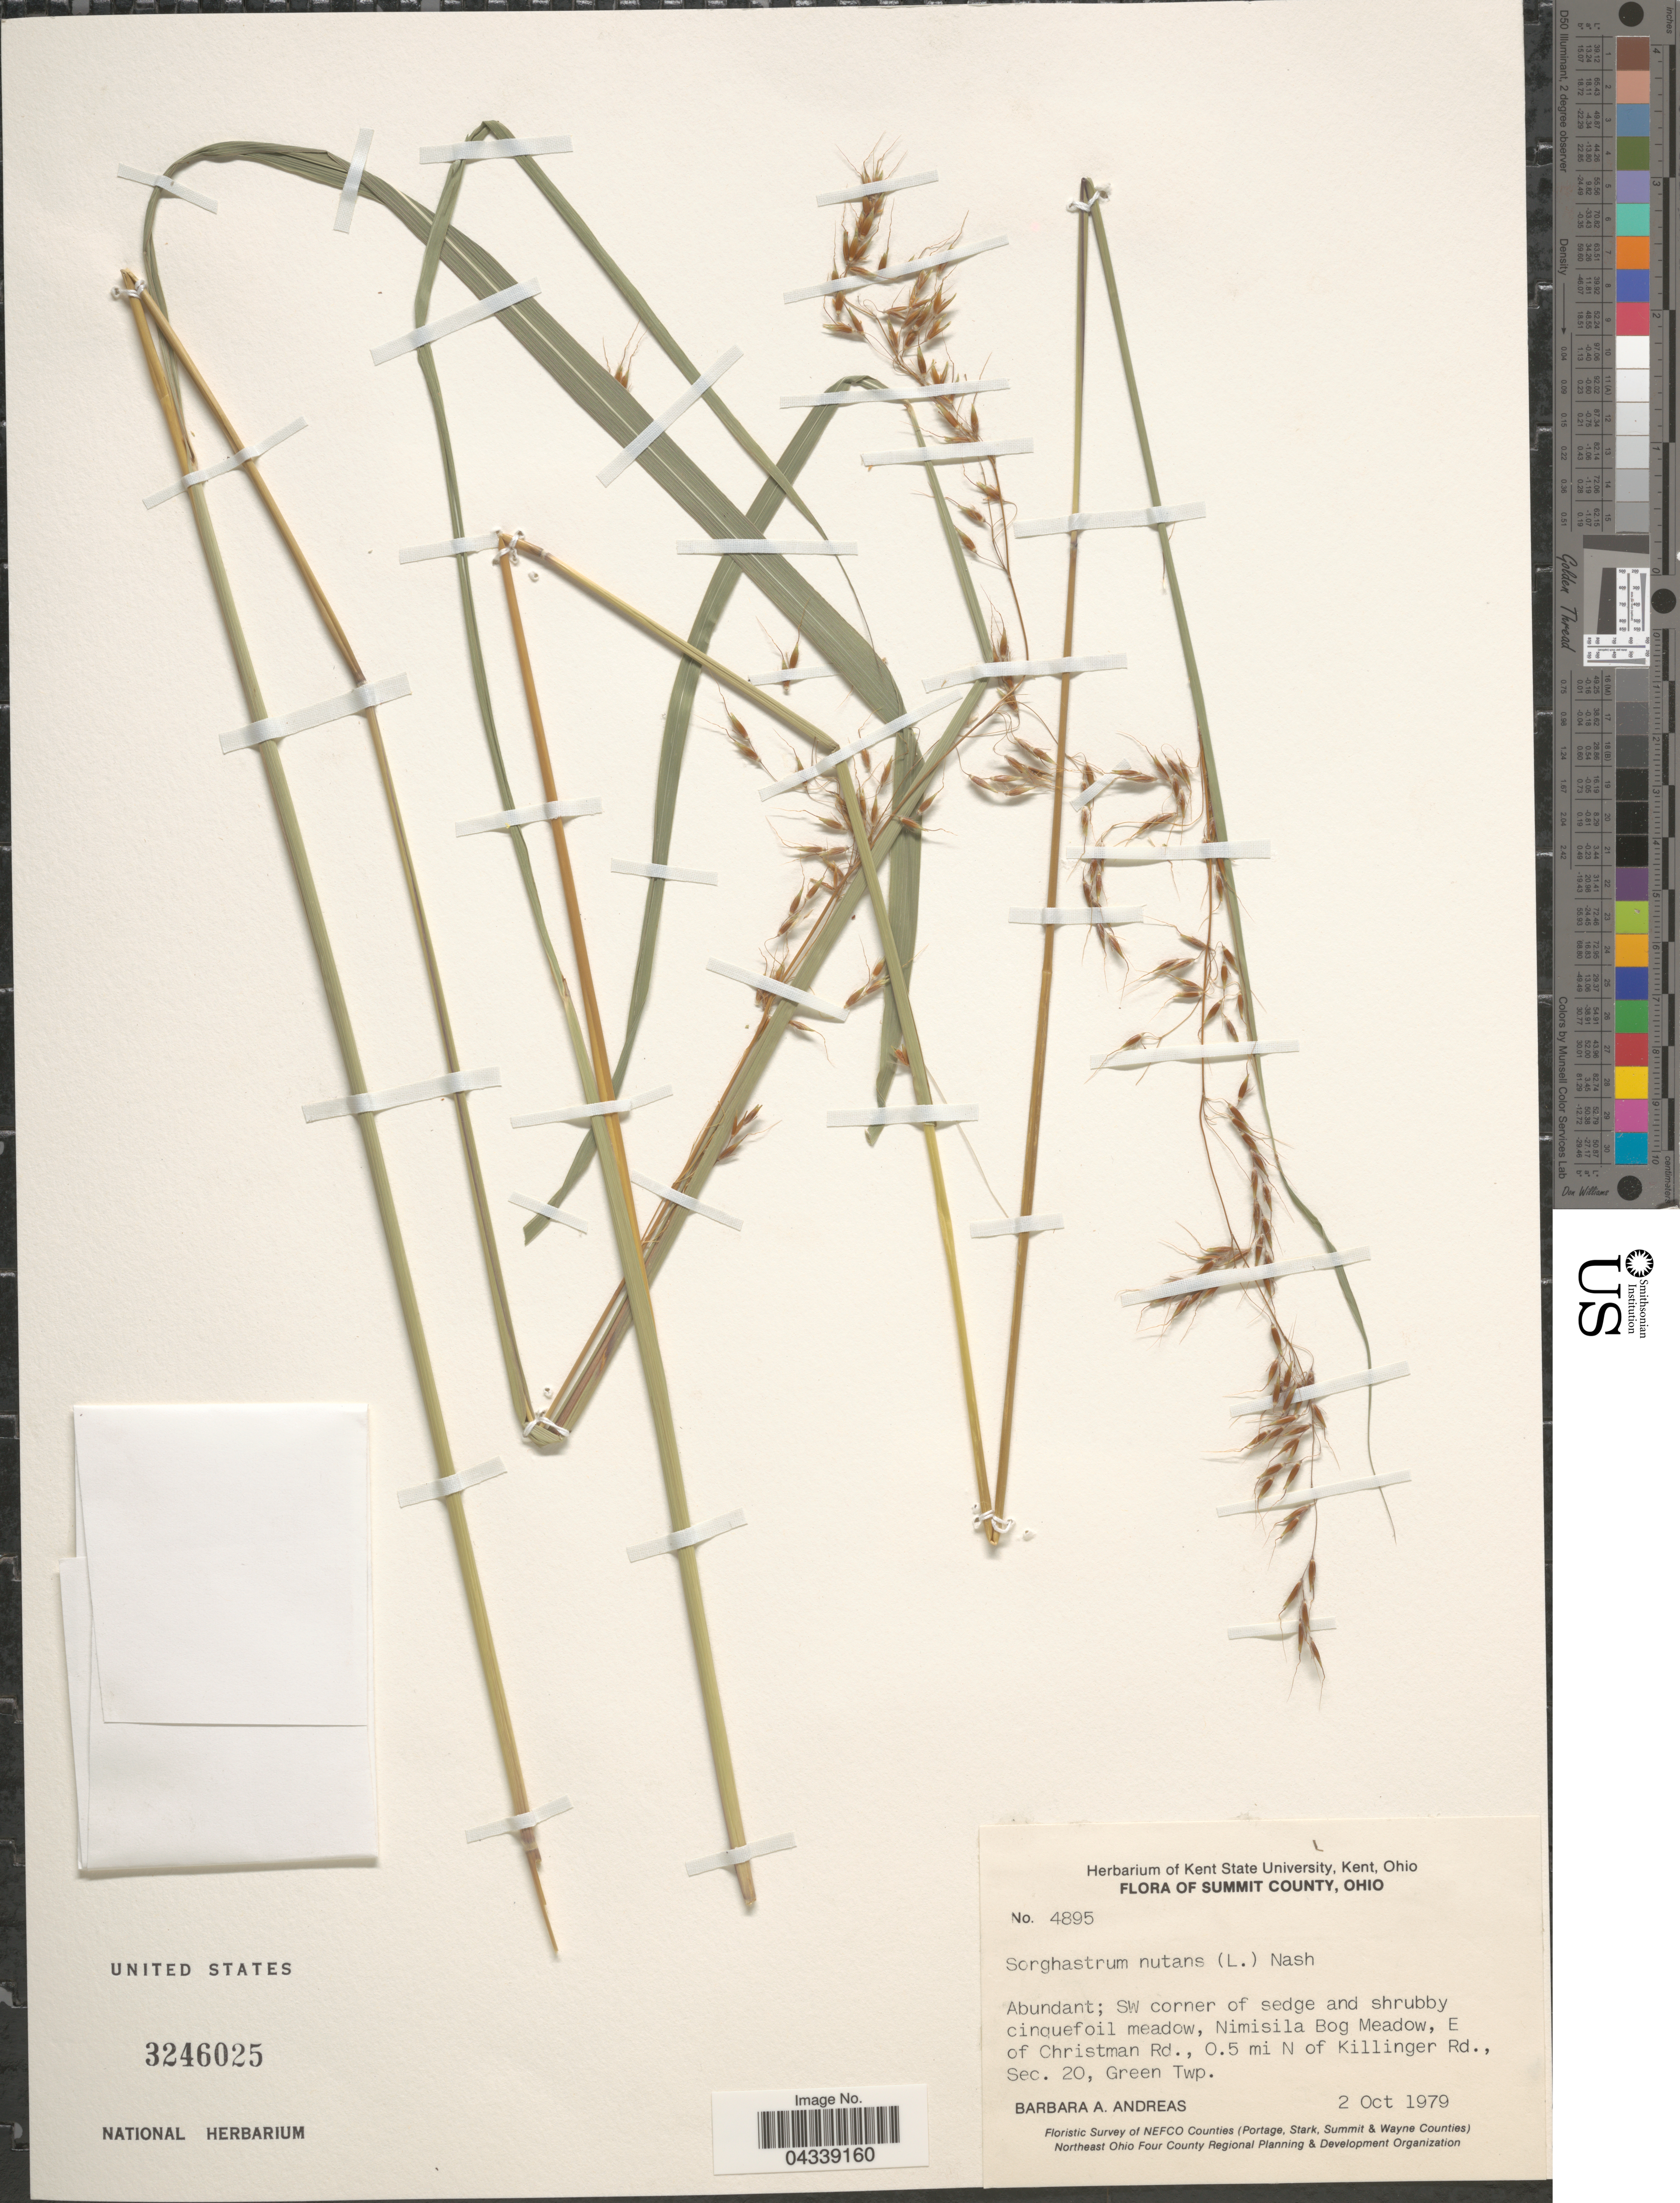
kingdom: Plantae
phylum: Tracheophyta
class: Liliopsida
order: Poales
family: Poaceae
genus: Sorghastrum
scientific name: Sorghastrum nutans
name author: (L.) Nash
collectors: B. A. Andreas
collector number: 4895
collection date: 1979-10-02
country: United States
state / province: Ohio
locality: Summit County. Abundant; SW corner of sedge and shrubby cinquefoil meadow, Nimisila Bog Meadow, E of Christmas Rd., 0.5 mi N of Killinger Rd., Sec. 20, Green Twp. Floristic Survey of NEFCO counties (Portage, Stark, Summit & Wayne Counties).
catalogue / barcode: US 3246025